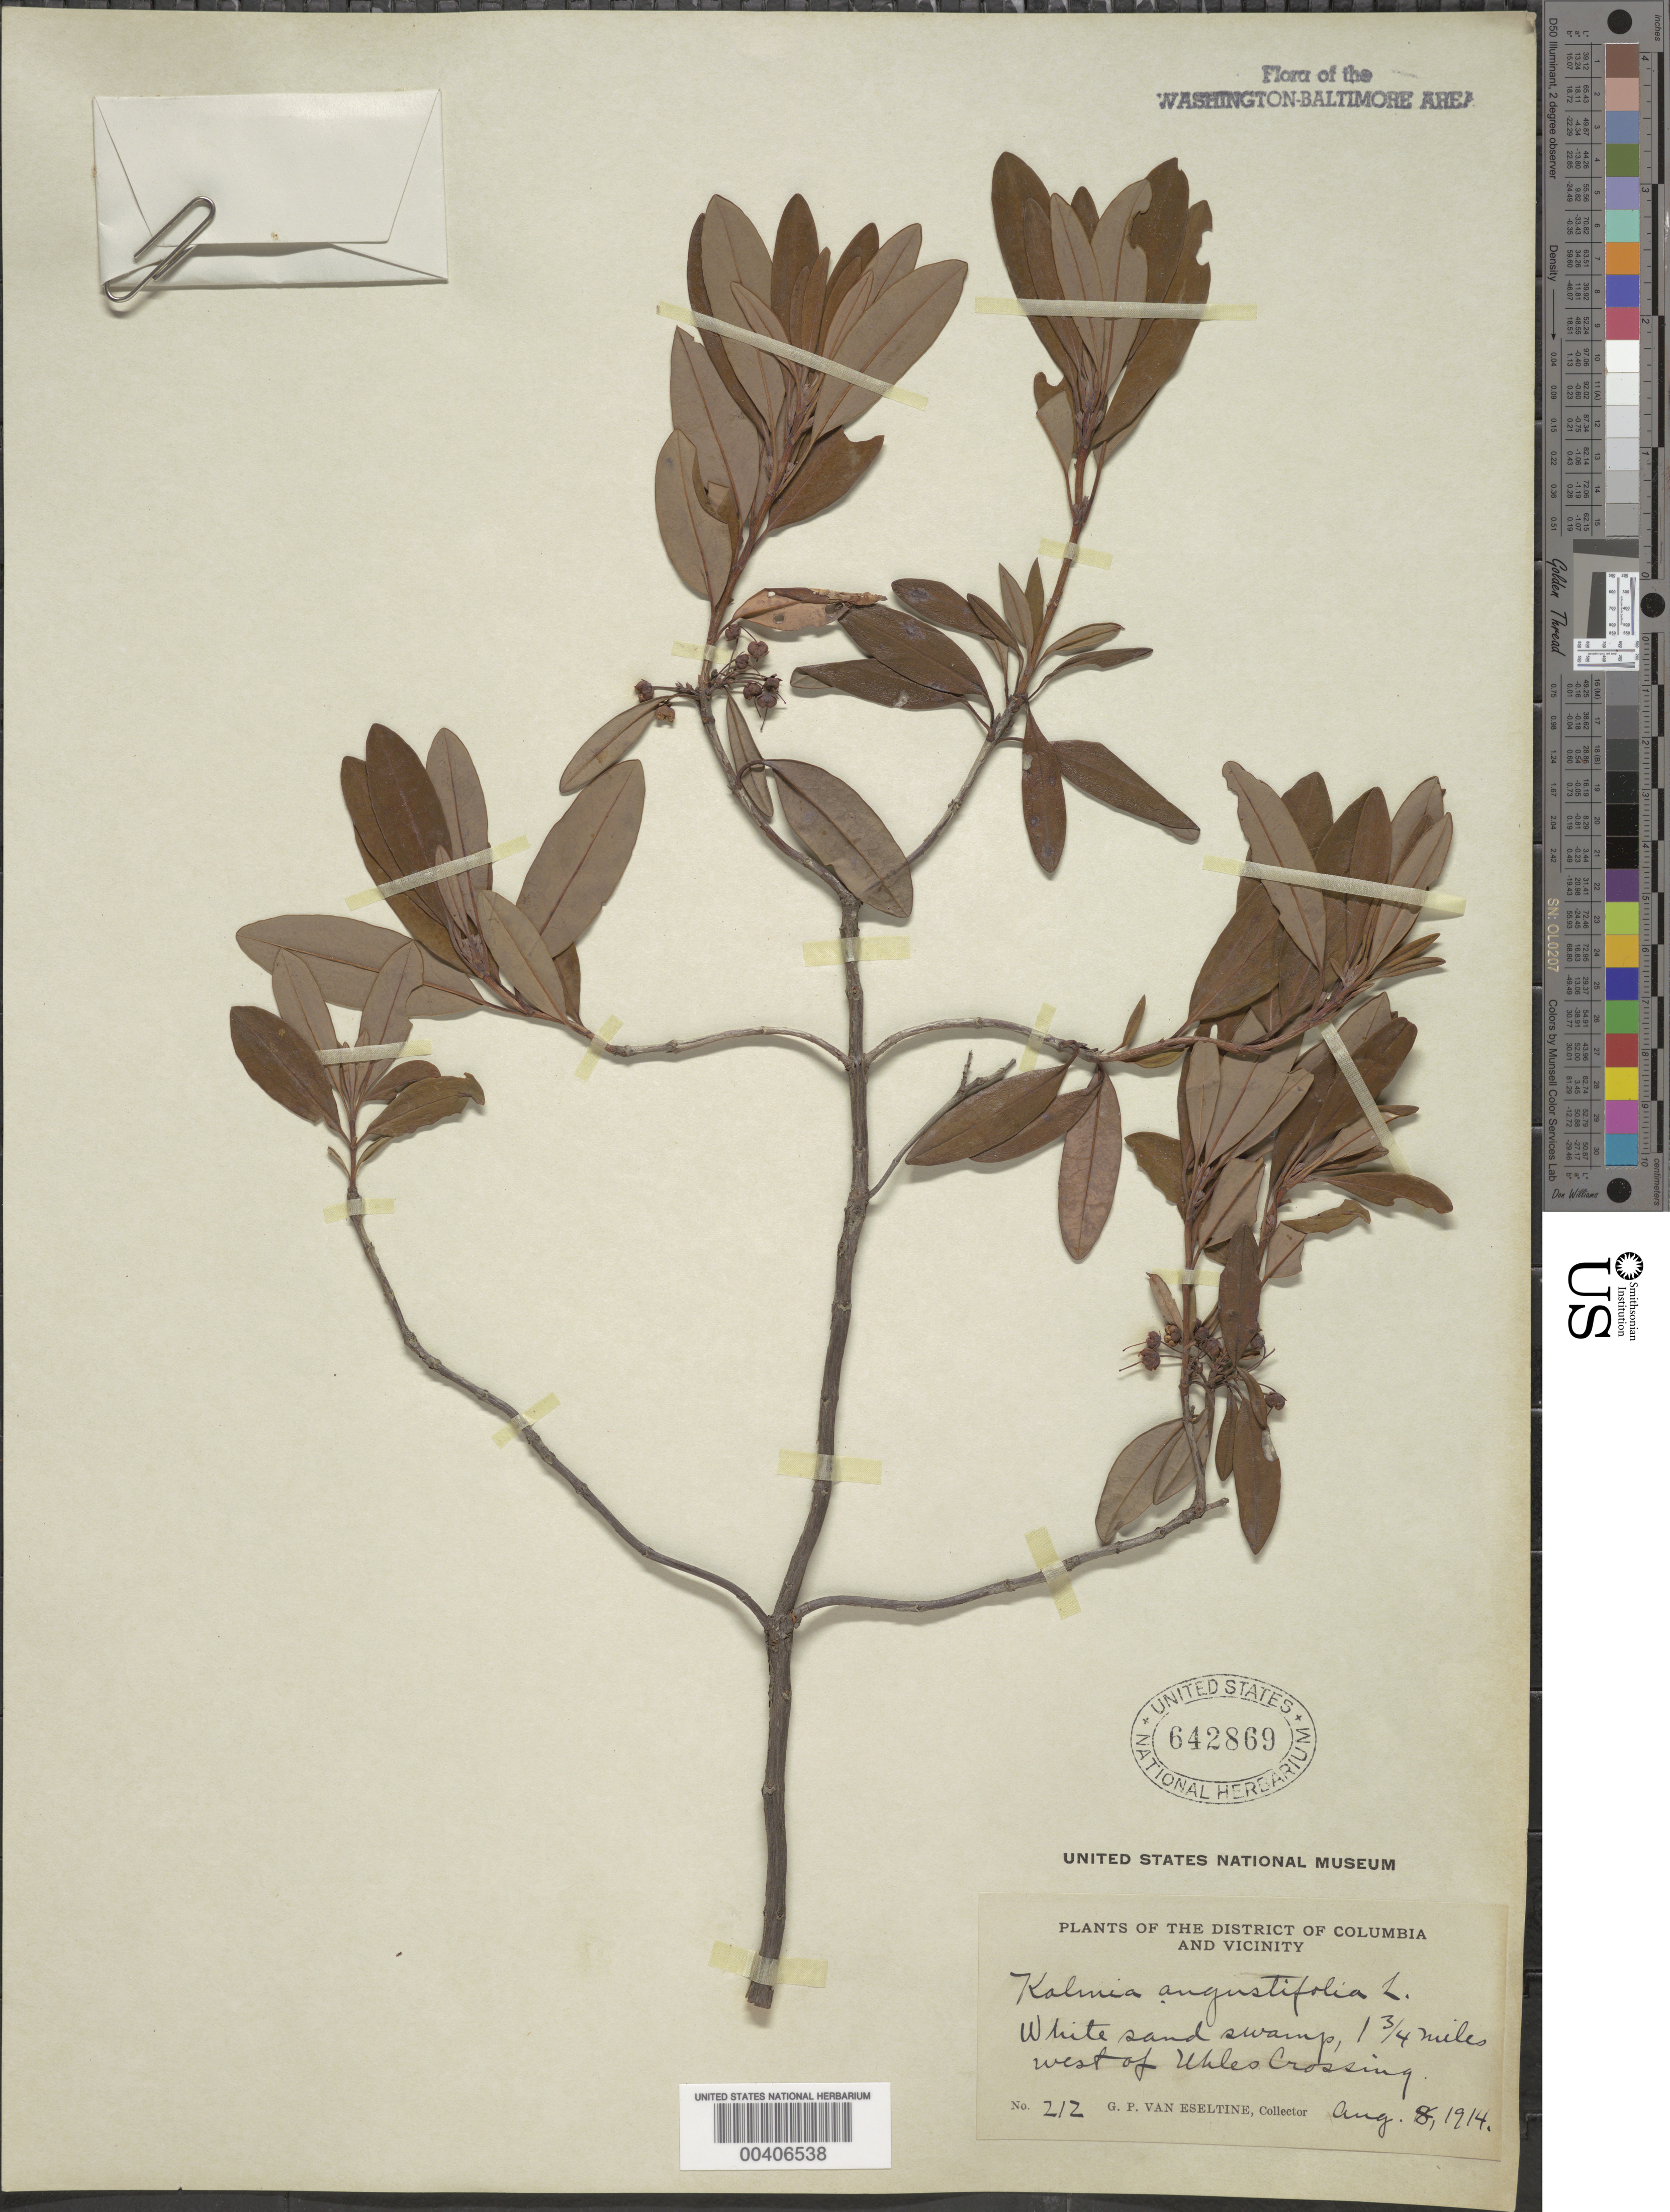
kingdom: Plantae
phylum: Tracheophyta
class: Magnoliopsida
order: Ericales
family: Ericaceae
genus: Kalmia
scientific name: Kalmia angustifolia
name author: L.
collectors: G. P. Van Eseltine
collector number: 212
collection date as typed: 08 Aug 1914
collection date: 1914-08-08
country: United States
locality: West of Uhles Crossing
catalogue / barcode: US 642869